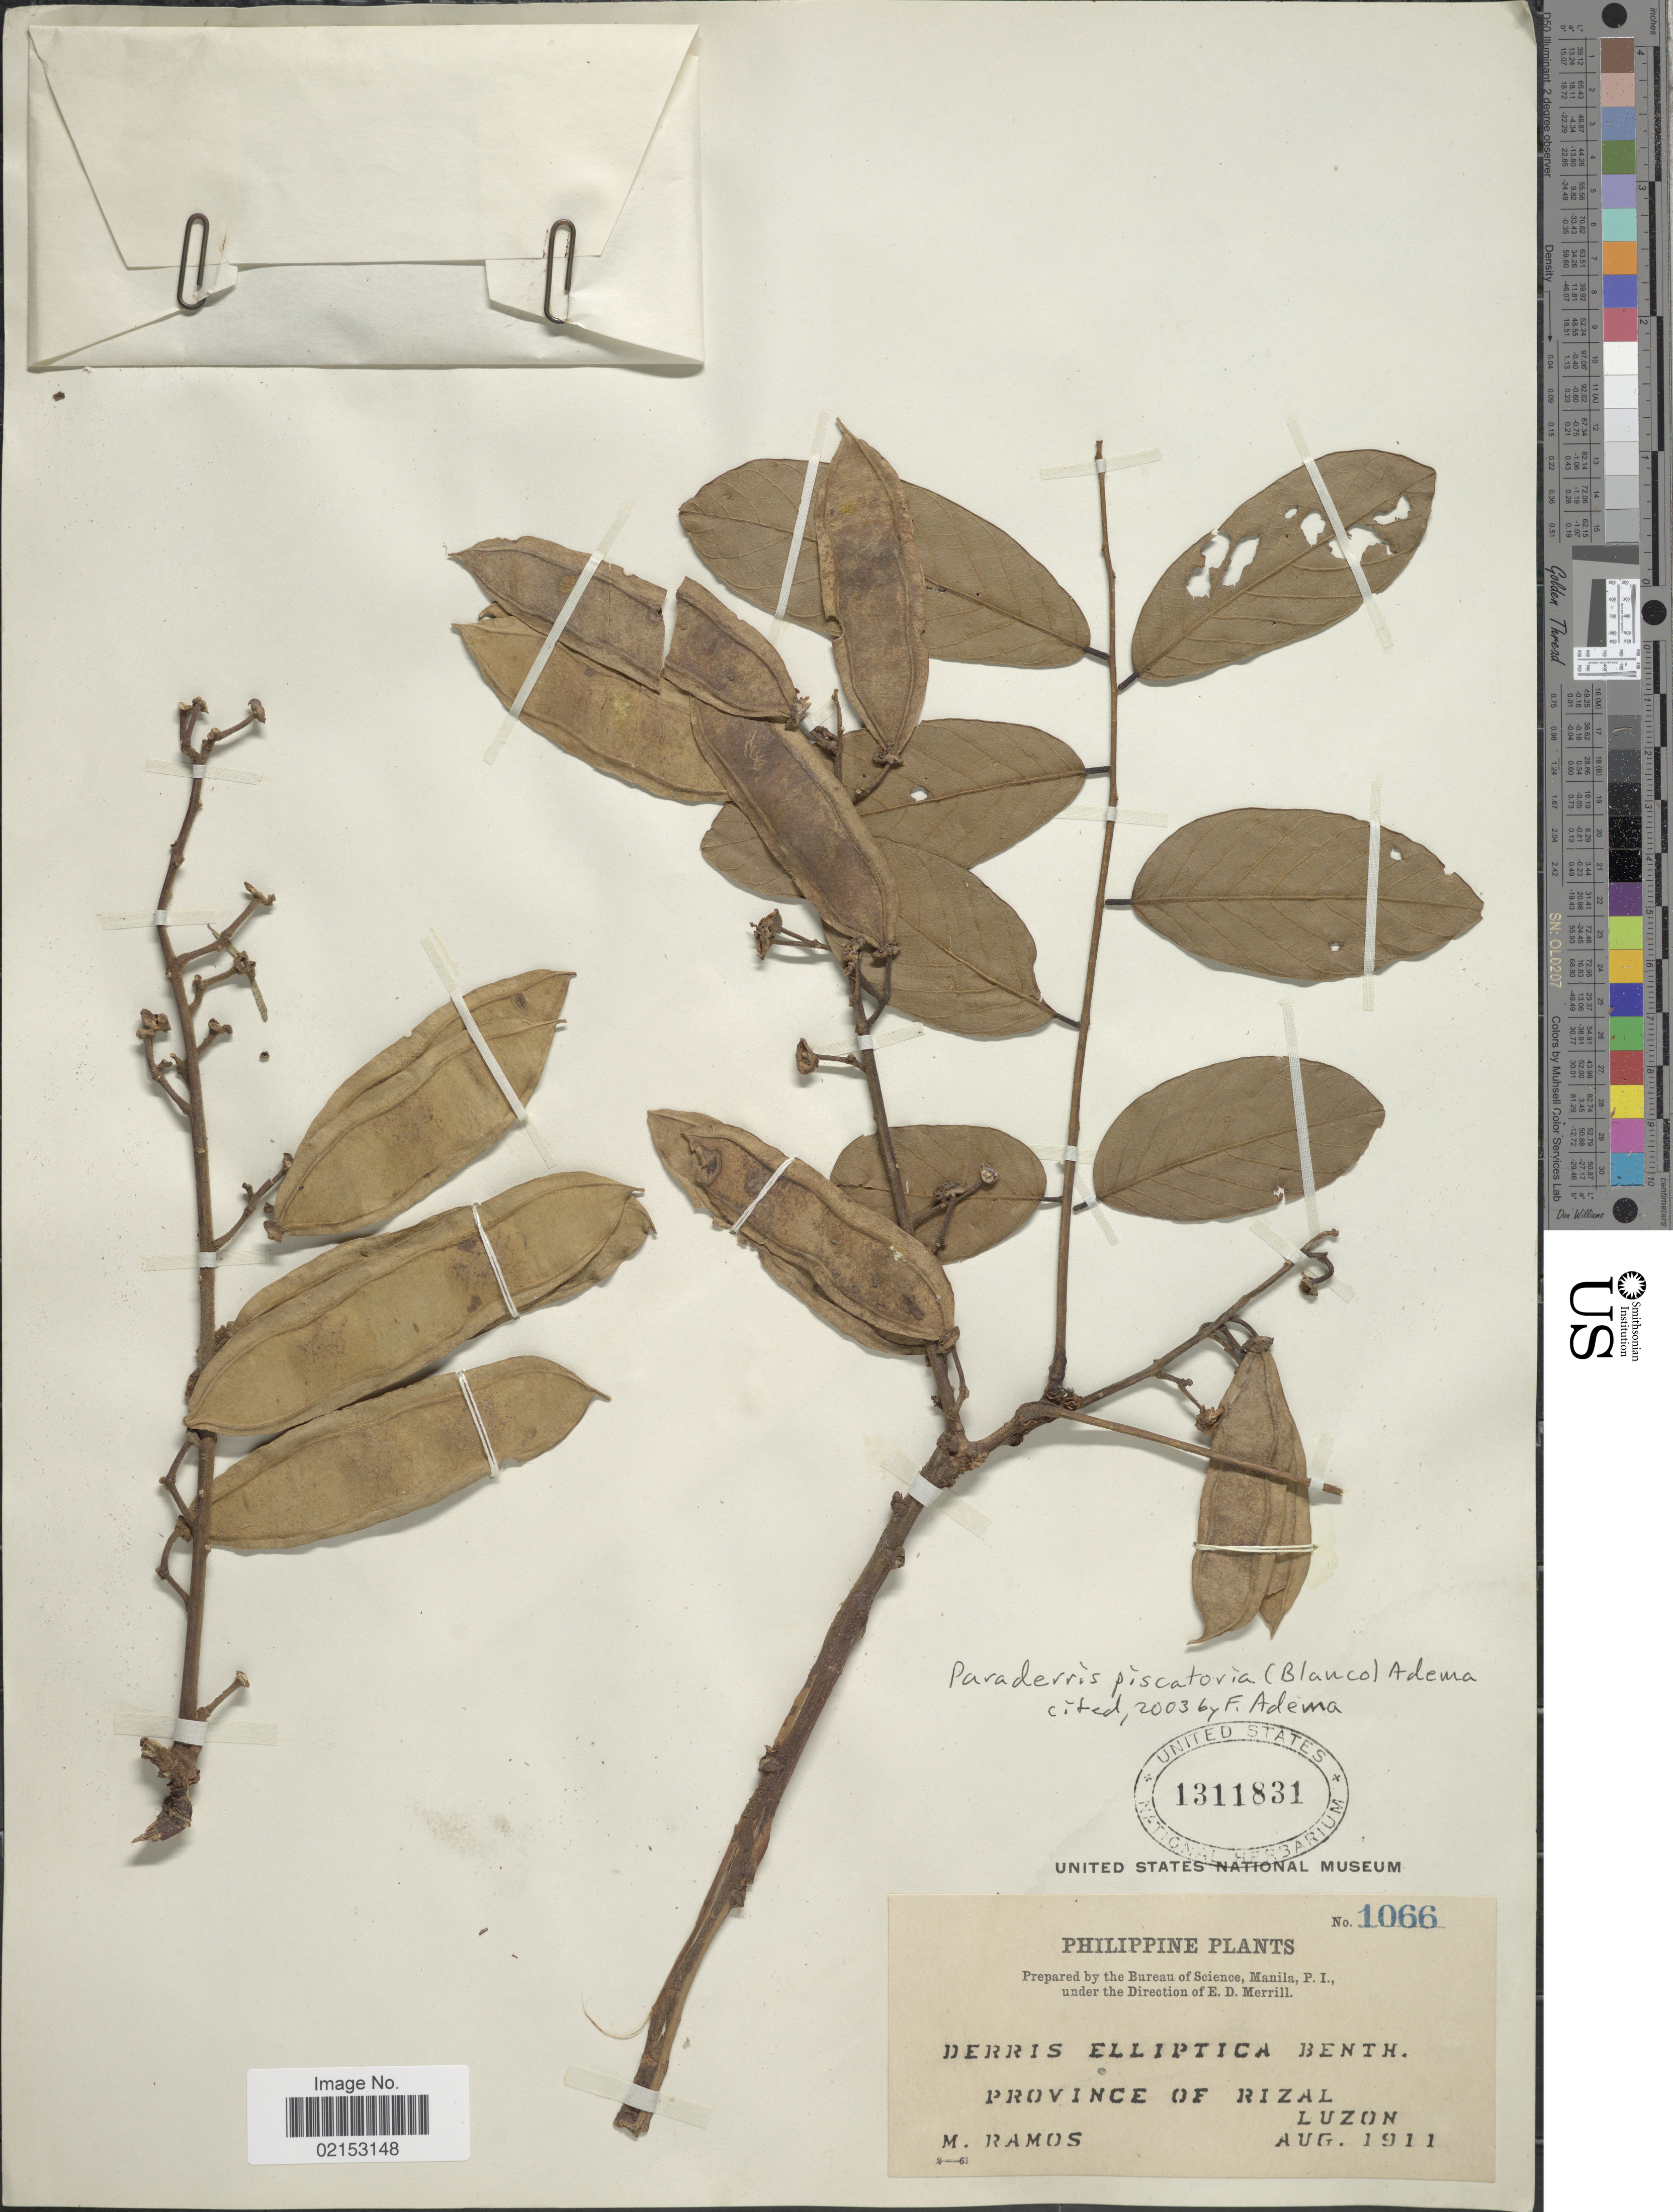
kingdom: Plantae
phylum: Tracheophyta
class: Magnoliopsida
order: Fabales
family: Fabaceae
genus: Derris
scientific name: Derris piscatoria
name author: (Blanco) Sirich. & Adema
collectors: M. Ramos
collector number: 1066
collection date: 1911-08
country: Philippines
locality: Province of Rizal, Luzon.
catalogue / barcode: US 1311831